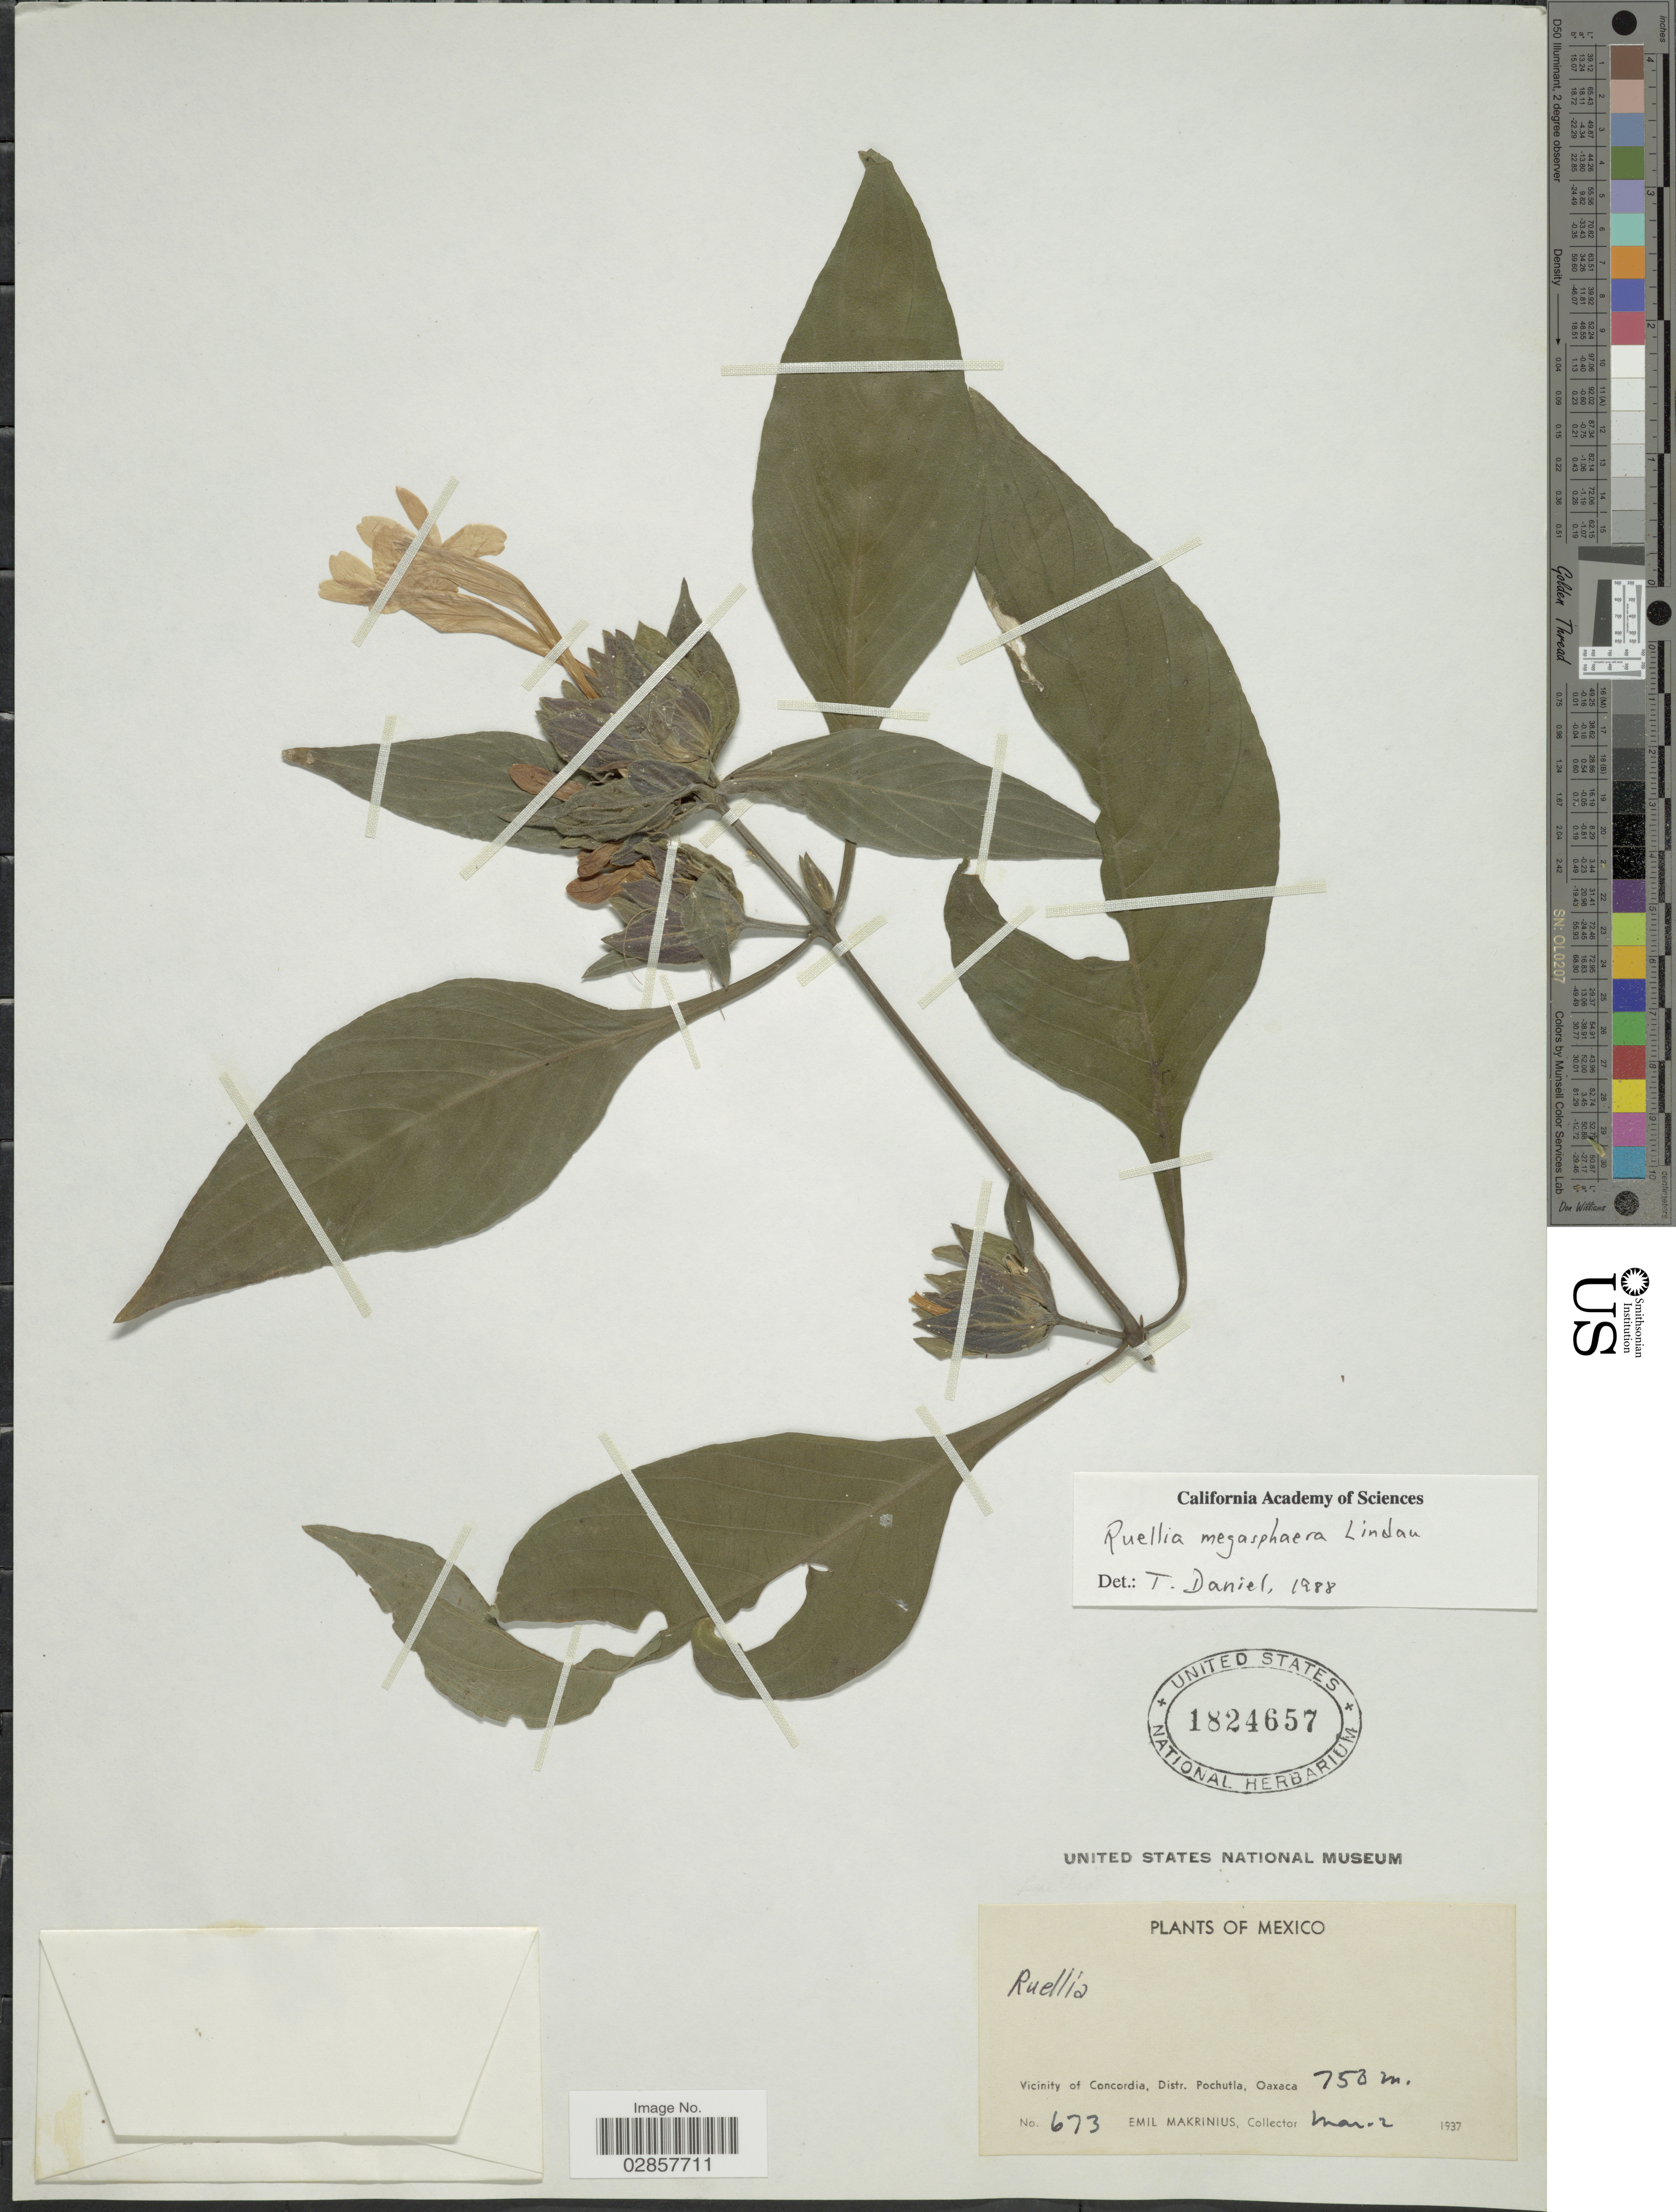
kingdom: Plantae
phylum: Tracheophyta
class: Magnoliopsida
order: Lamiales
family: Acanthaceae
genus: Ruellia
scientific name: Ruellia megasphaera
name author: Lindau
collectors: E. Makrinius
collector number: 673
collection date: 1937-03-02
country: Mexico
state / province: Oaxaca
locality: Vicinity of Concordia, Distr. Pochutla.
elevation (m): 750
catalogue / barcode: US 1824657